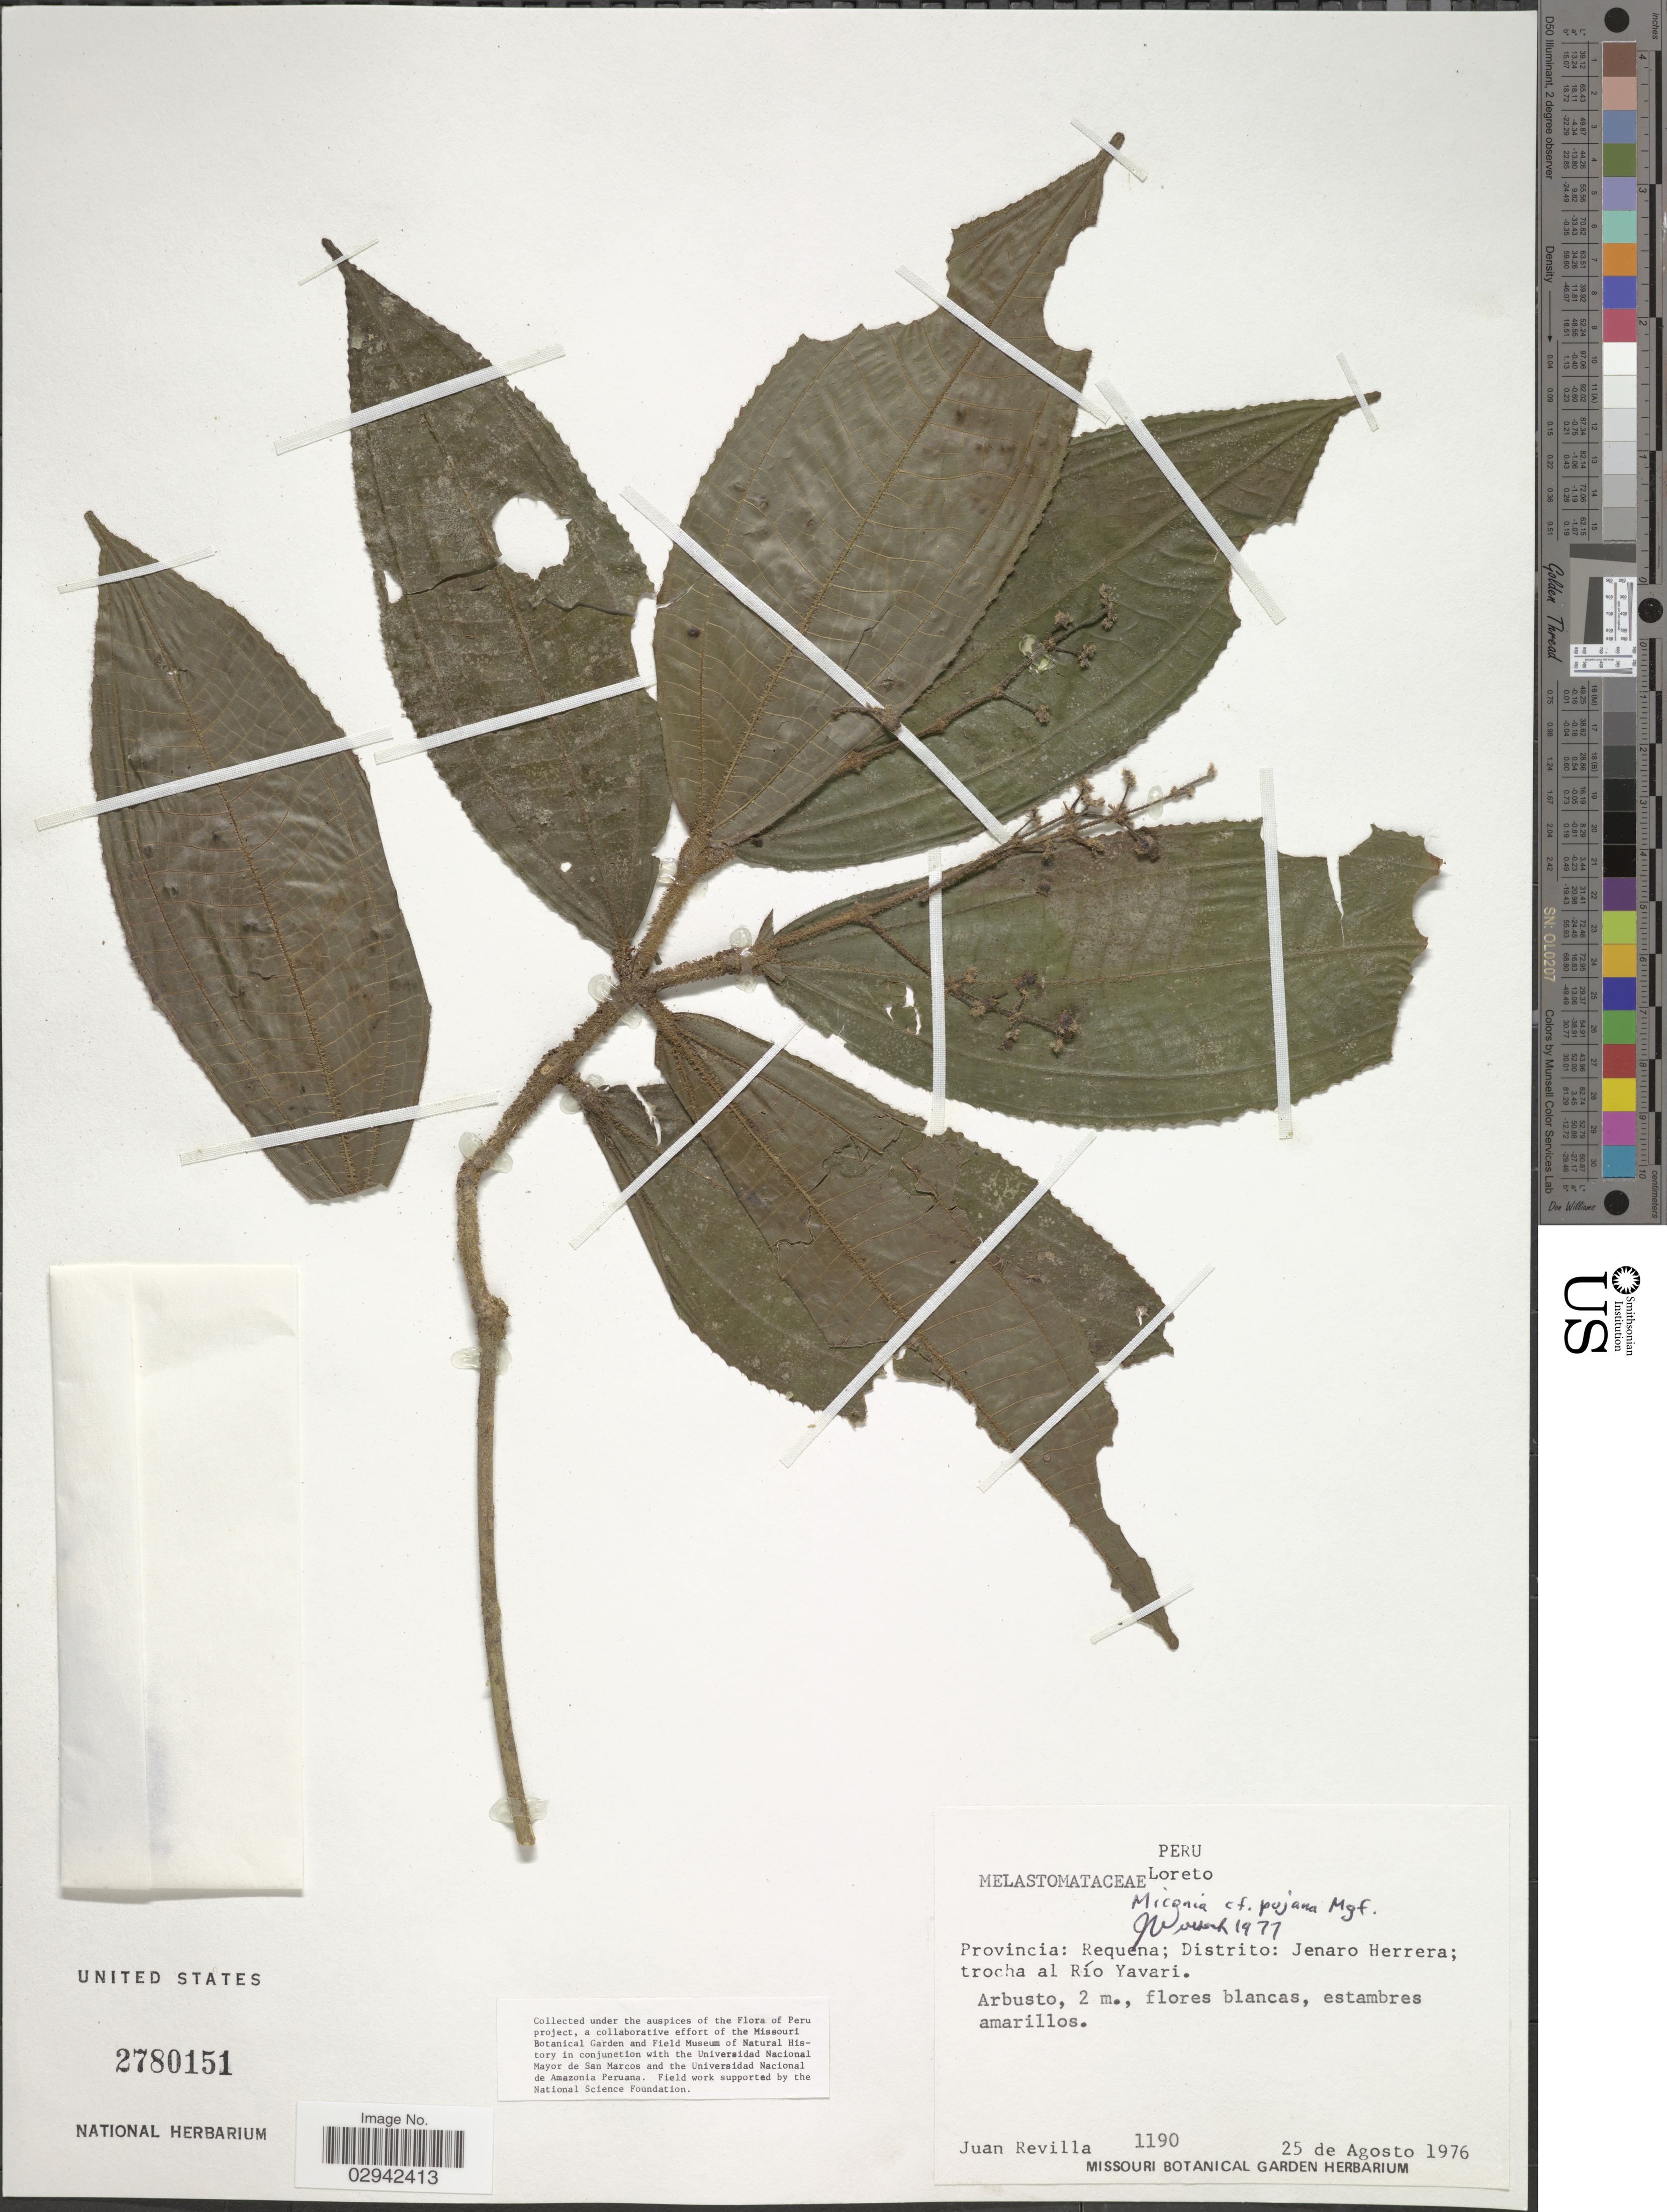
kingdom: Plantae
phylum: Tracheophyta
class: Magnoliopsida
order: Myrtales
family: Melastomataceae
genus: Miconia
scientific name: Miconia pujana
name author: Markgr.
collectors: J. Revilla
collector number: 1190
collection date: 1976-08-25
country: Peru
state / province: Loreto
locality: Provincia: Requena; Distrito: Jenaro Herrera, trocha al Río Yavari.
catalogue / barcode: US 2780151